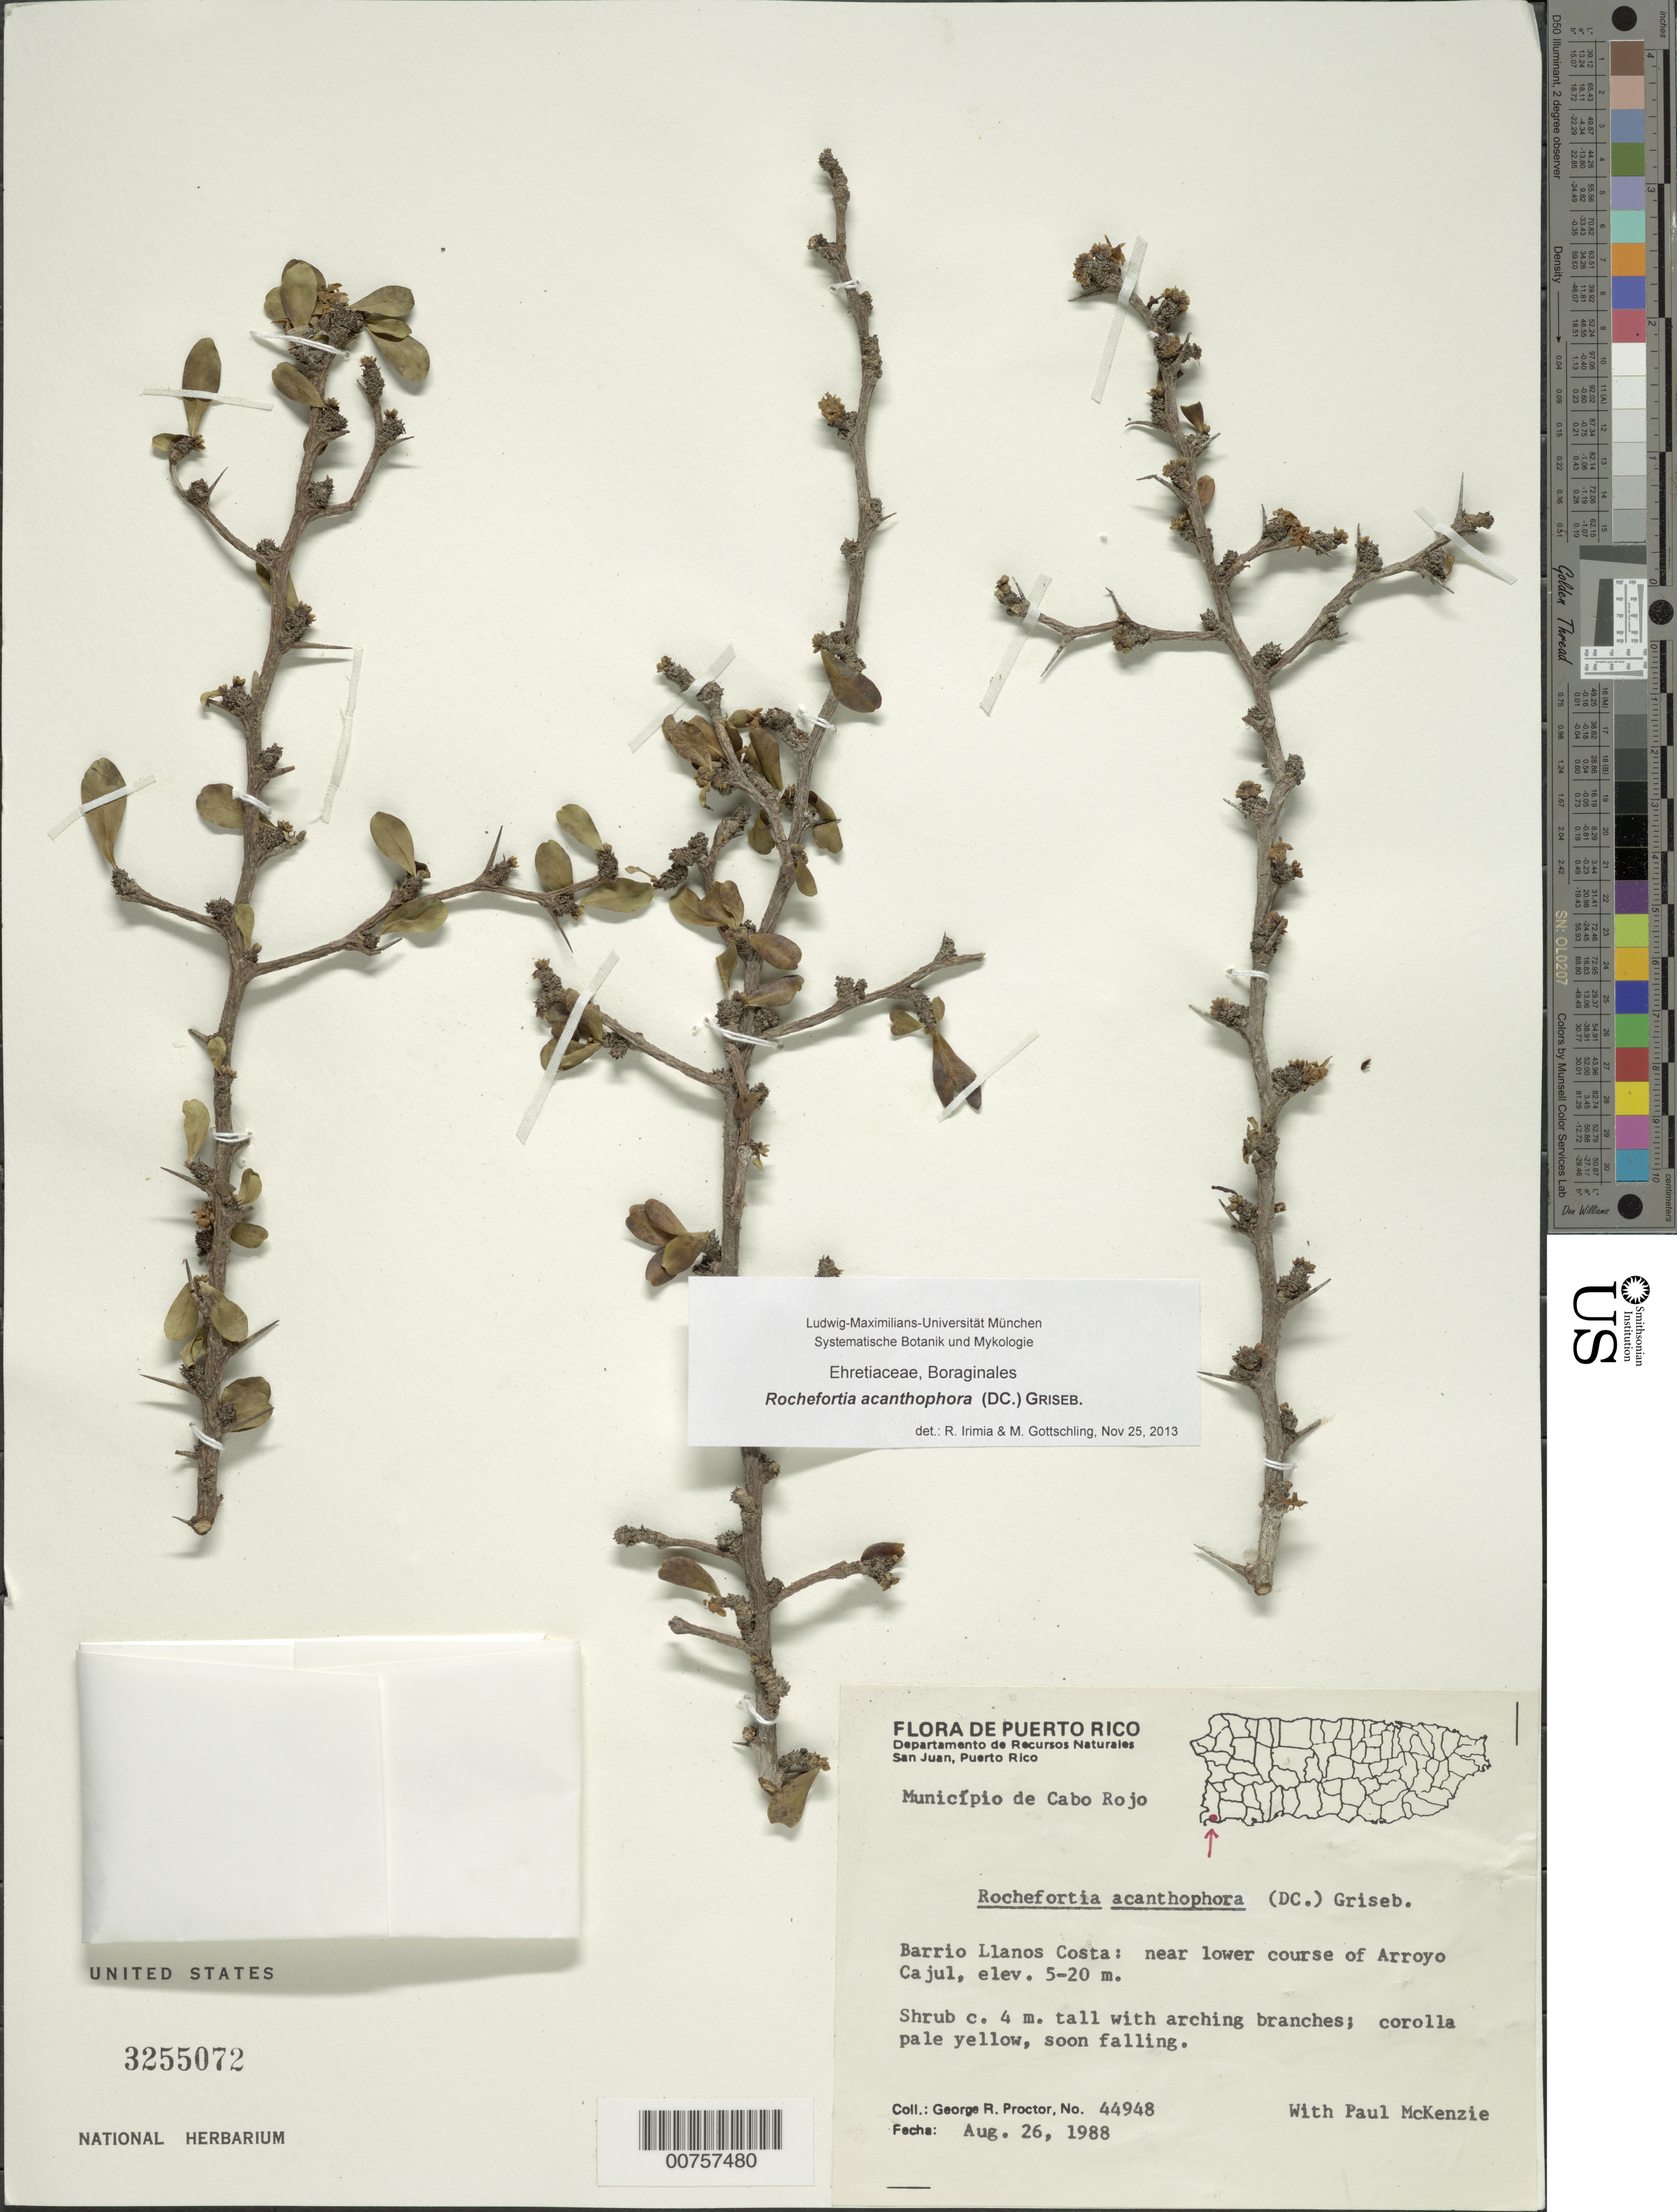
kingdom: Plantae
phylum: Tracheophyta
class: Magnoliopsida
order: Boraginales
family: Ehretiaceae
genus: Rochefortia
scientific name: Rochefortia acanthophora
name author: (DC.) Griseb.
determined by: Irimia, R.; Gottschling, M.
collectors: G. R. Proctor & P. Mckenzie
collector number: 44948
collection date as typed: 26 Aug 1988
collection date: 1988-08-26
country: Puerto Rico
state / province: Cabo Rojo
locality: Municipio de Cabo Rojo. Barrio Llanos Costa: near lower course of Arroyo Cajul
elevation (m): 5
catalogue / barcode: US 3255072